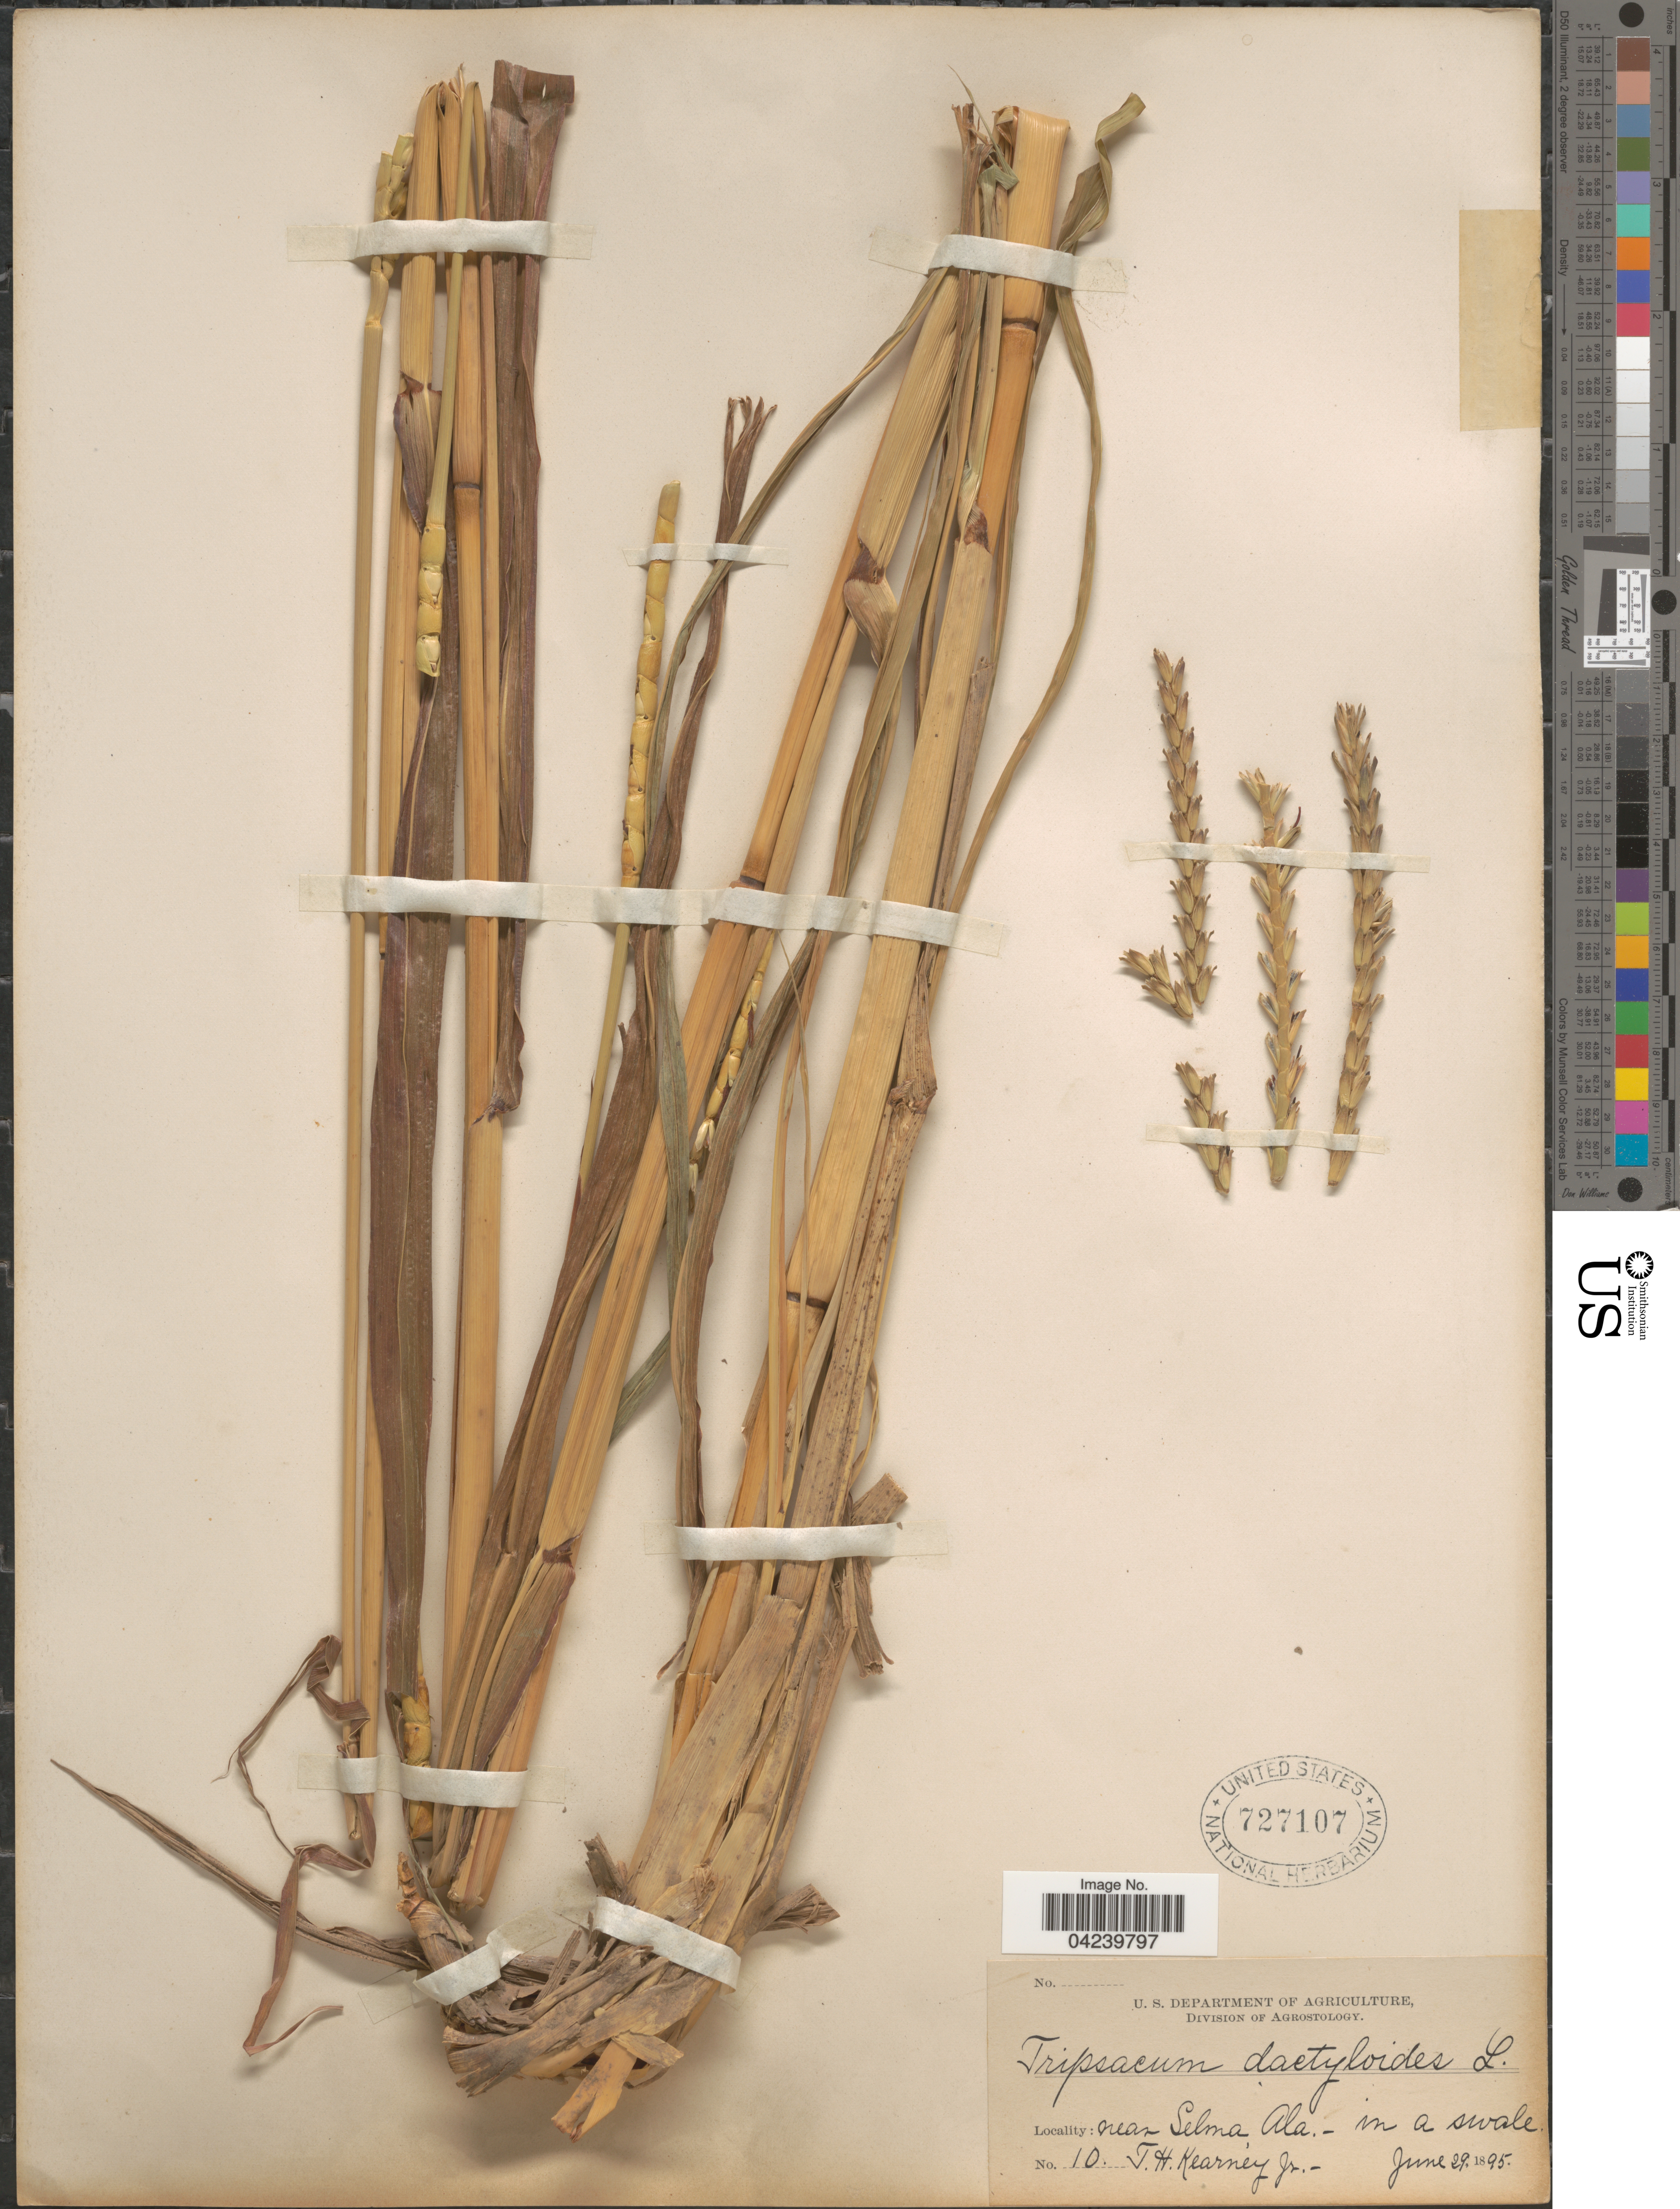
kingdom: Plantae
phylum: Tracheophyta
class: Liliopsida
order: Poales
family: Poaceae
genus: Tripsacum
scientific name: Tripsacum dactyloides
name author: (L.) L.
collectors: T. H. Kearney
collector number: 10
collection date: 1895-06-29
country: United States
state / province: Alabama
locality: Near Selma.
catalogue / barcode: US 727107